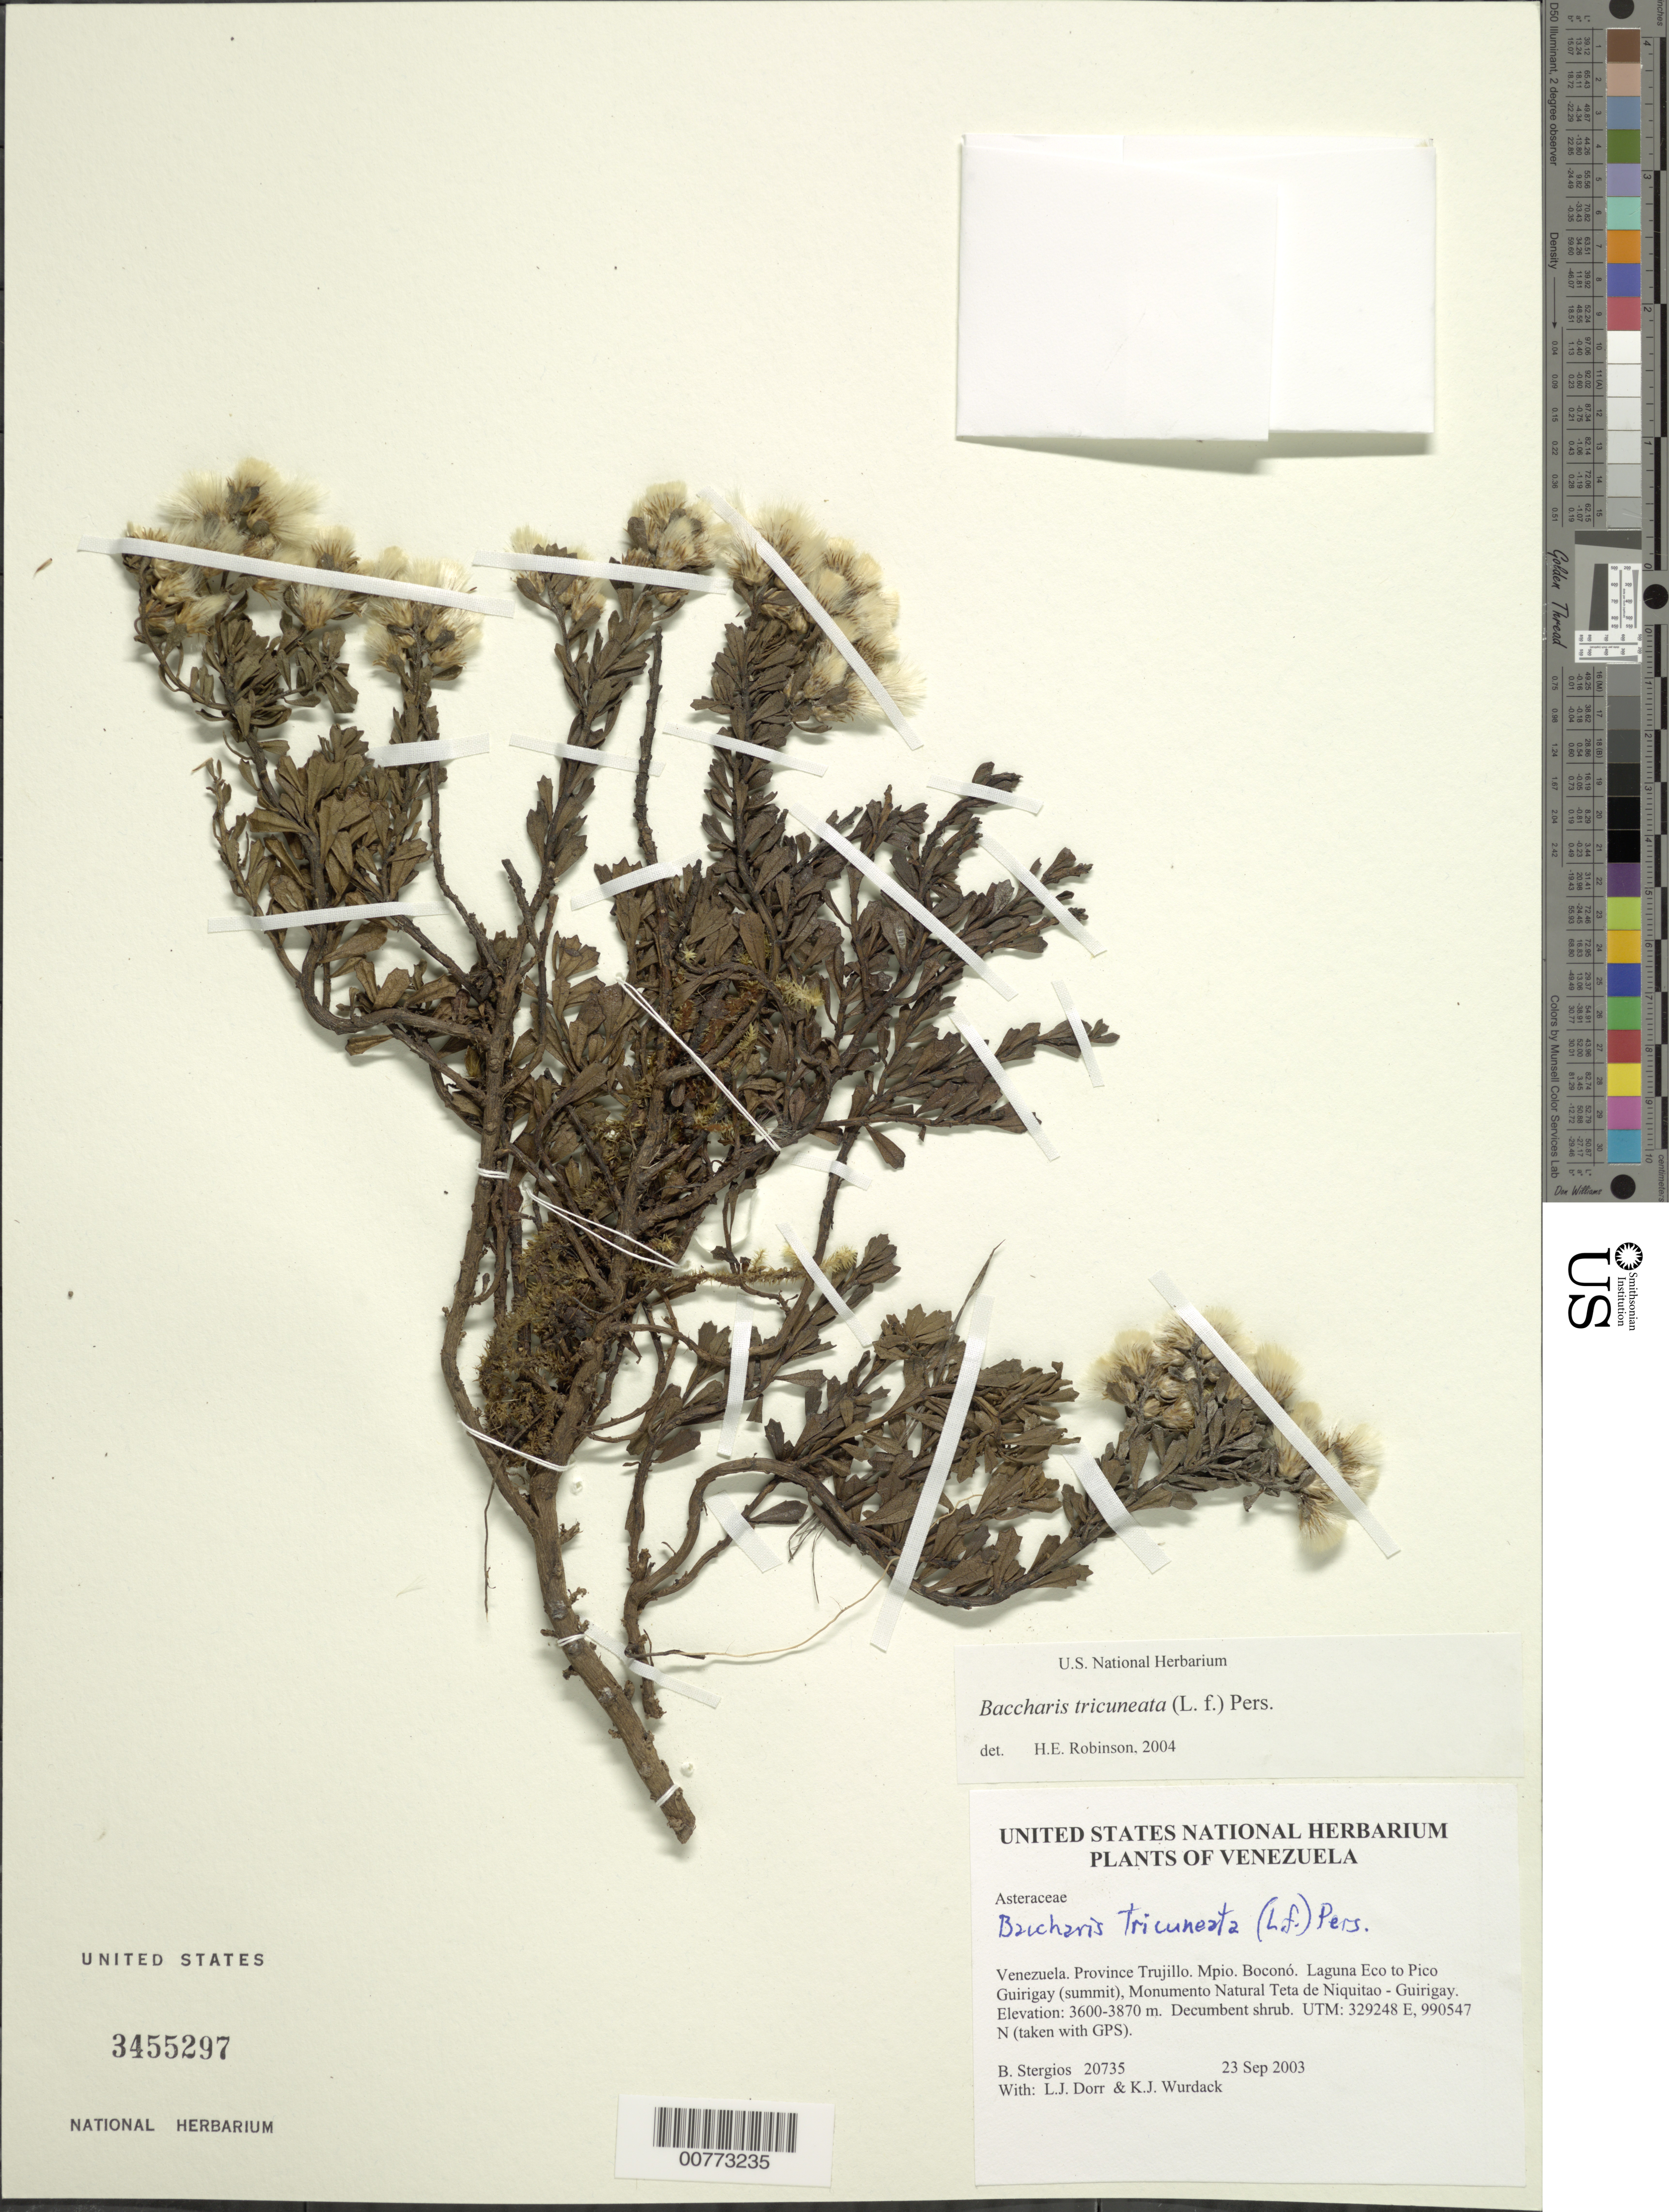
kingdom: Plantae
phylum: Tracheophyta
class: Magnoliopsida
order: Asterales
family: Asteraceae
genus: Baccharis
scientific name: Baccharis tricuneata f. procumbens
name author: Cuatrec.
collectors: B. G. Stergios, L. J. Dorr & K. Wurdack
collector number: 20735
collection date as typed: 23 Sep 2003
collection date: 2003-09-23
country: Venezuela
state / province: Trujillo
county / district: Boconó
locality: Laguna Eco to Pico Guirigay (summit), Monumento Natural Teta de Niquitao - Guirigay.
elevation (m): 3600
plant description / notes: NY, PORT, TEX, US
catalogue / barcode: US 3455297